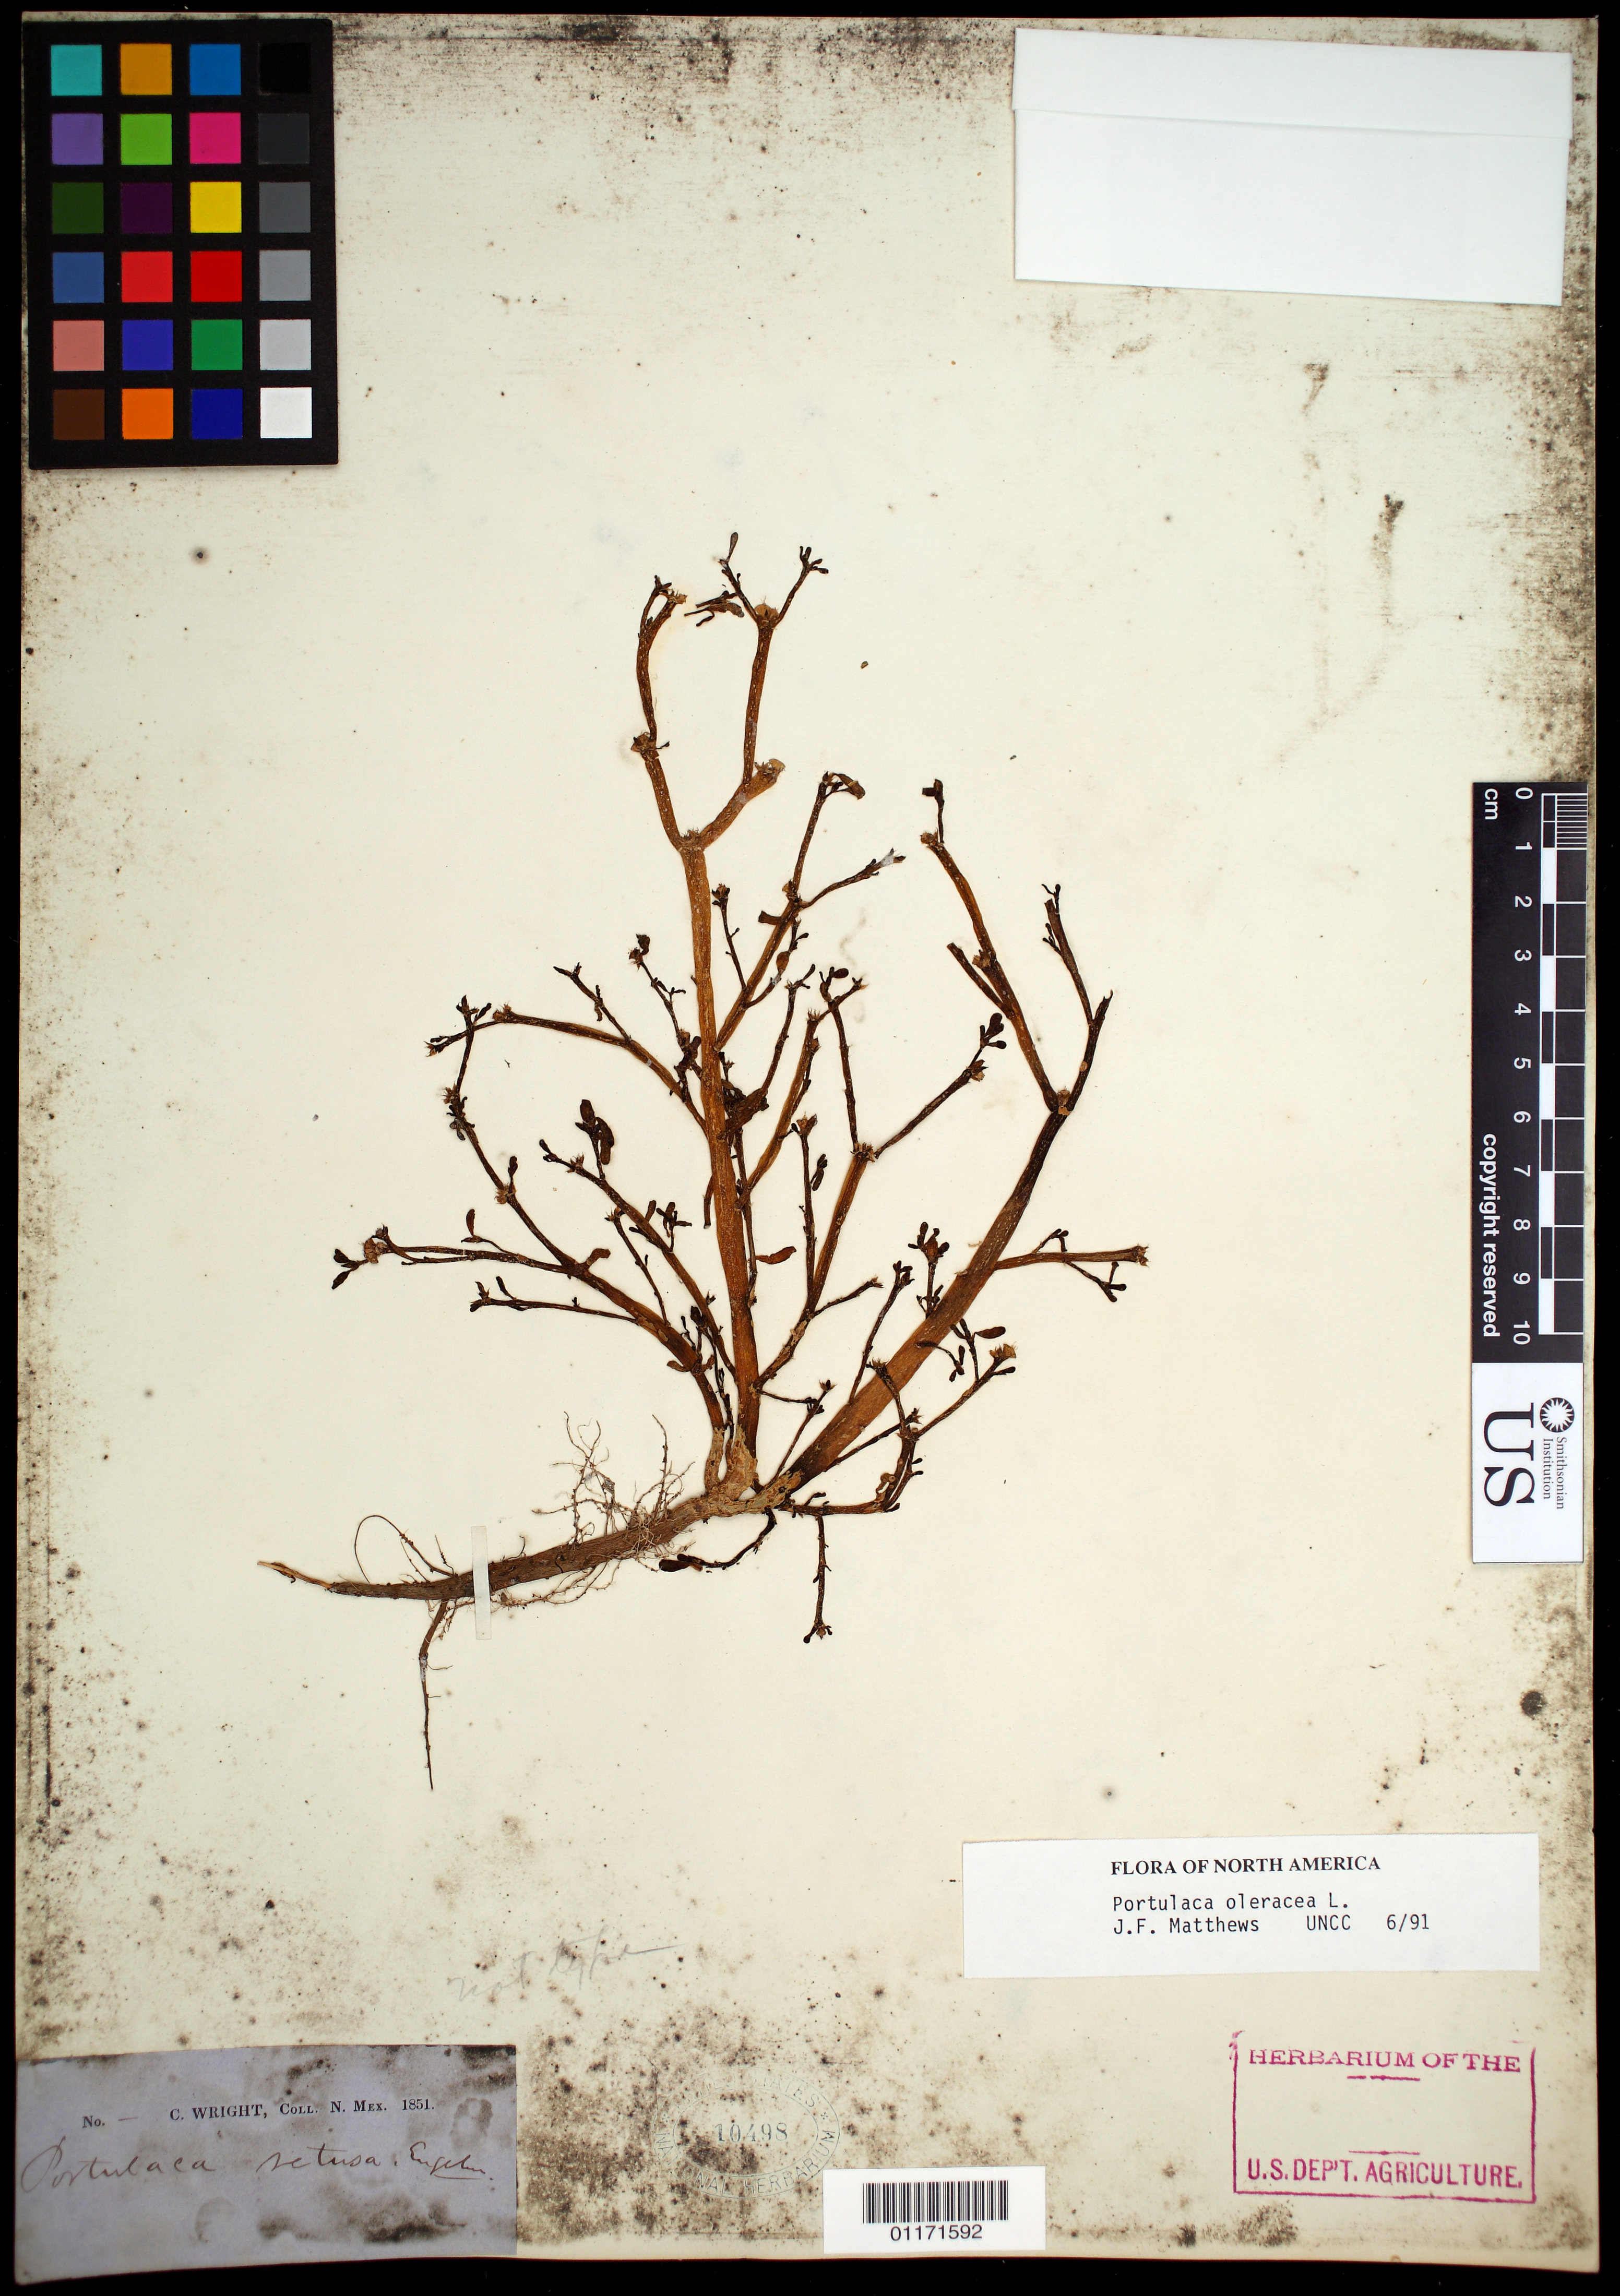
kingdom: Plantae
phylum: Tracheophyta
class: Magnoliopsida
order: Caryophyllales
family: Portulacaceae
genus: Portulaca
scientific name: Portulaca oleracea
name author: L.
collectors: C. Wright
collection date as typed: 1851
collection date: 1851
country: United States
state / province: New Mexico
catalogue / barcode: US 10498